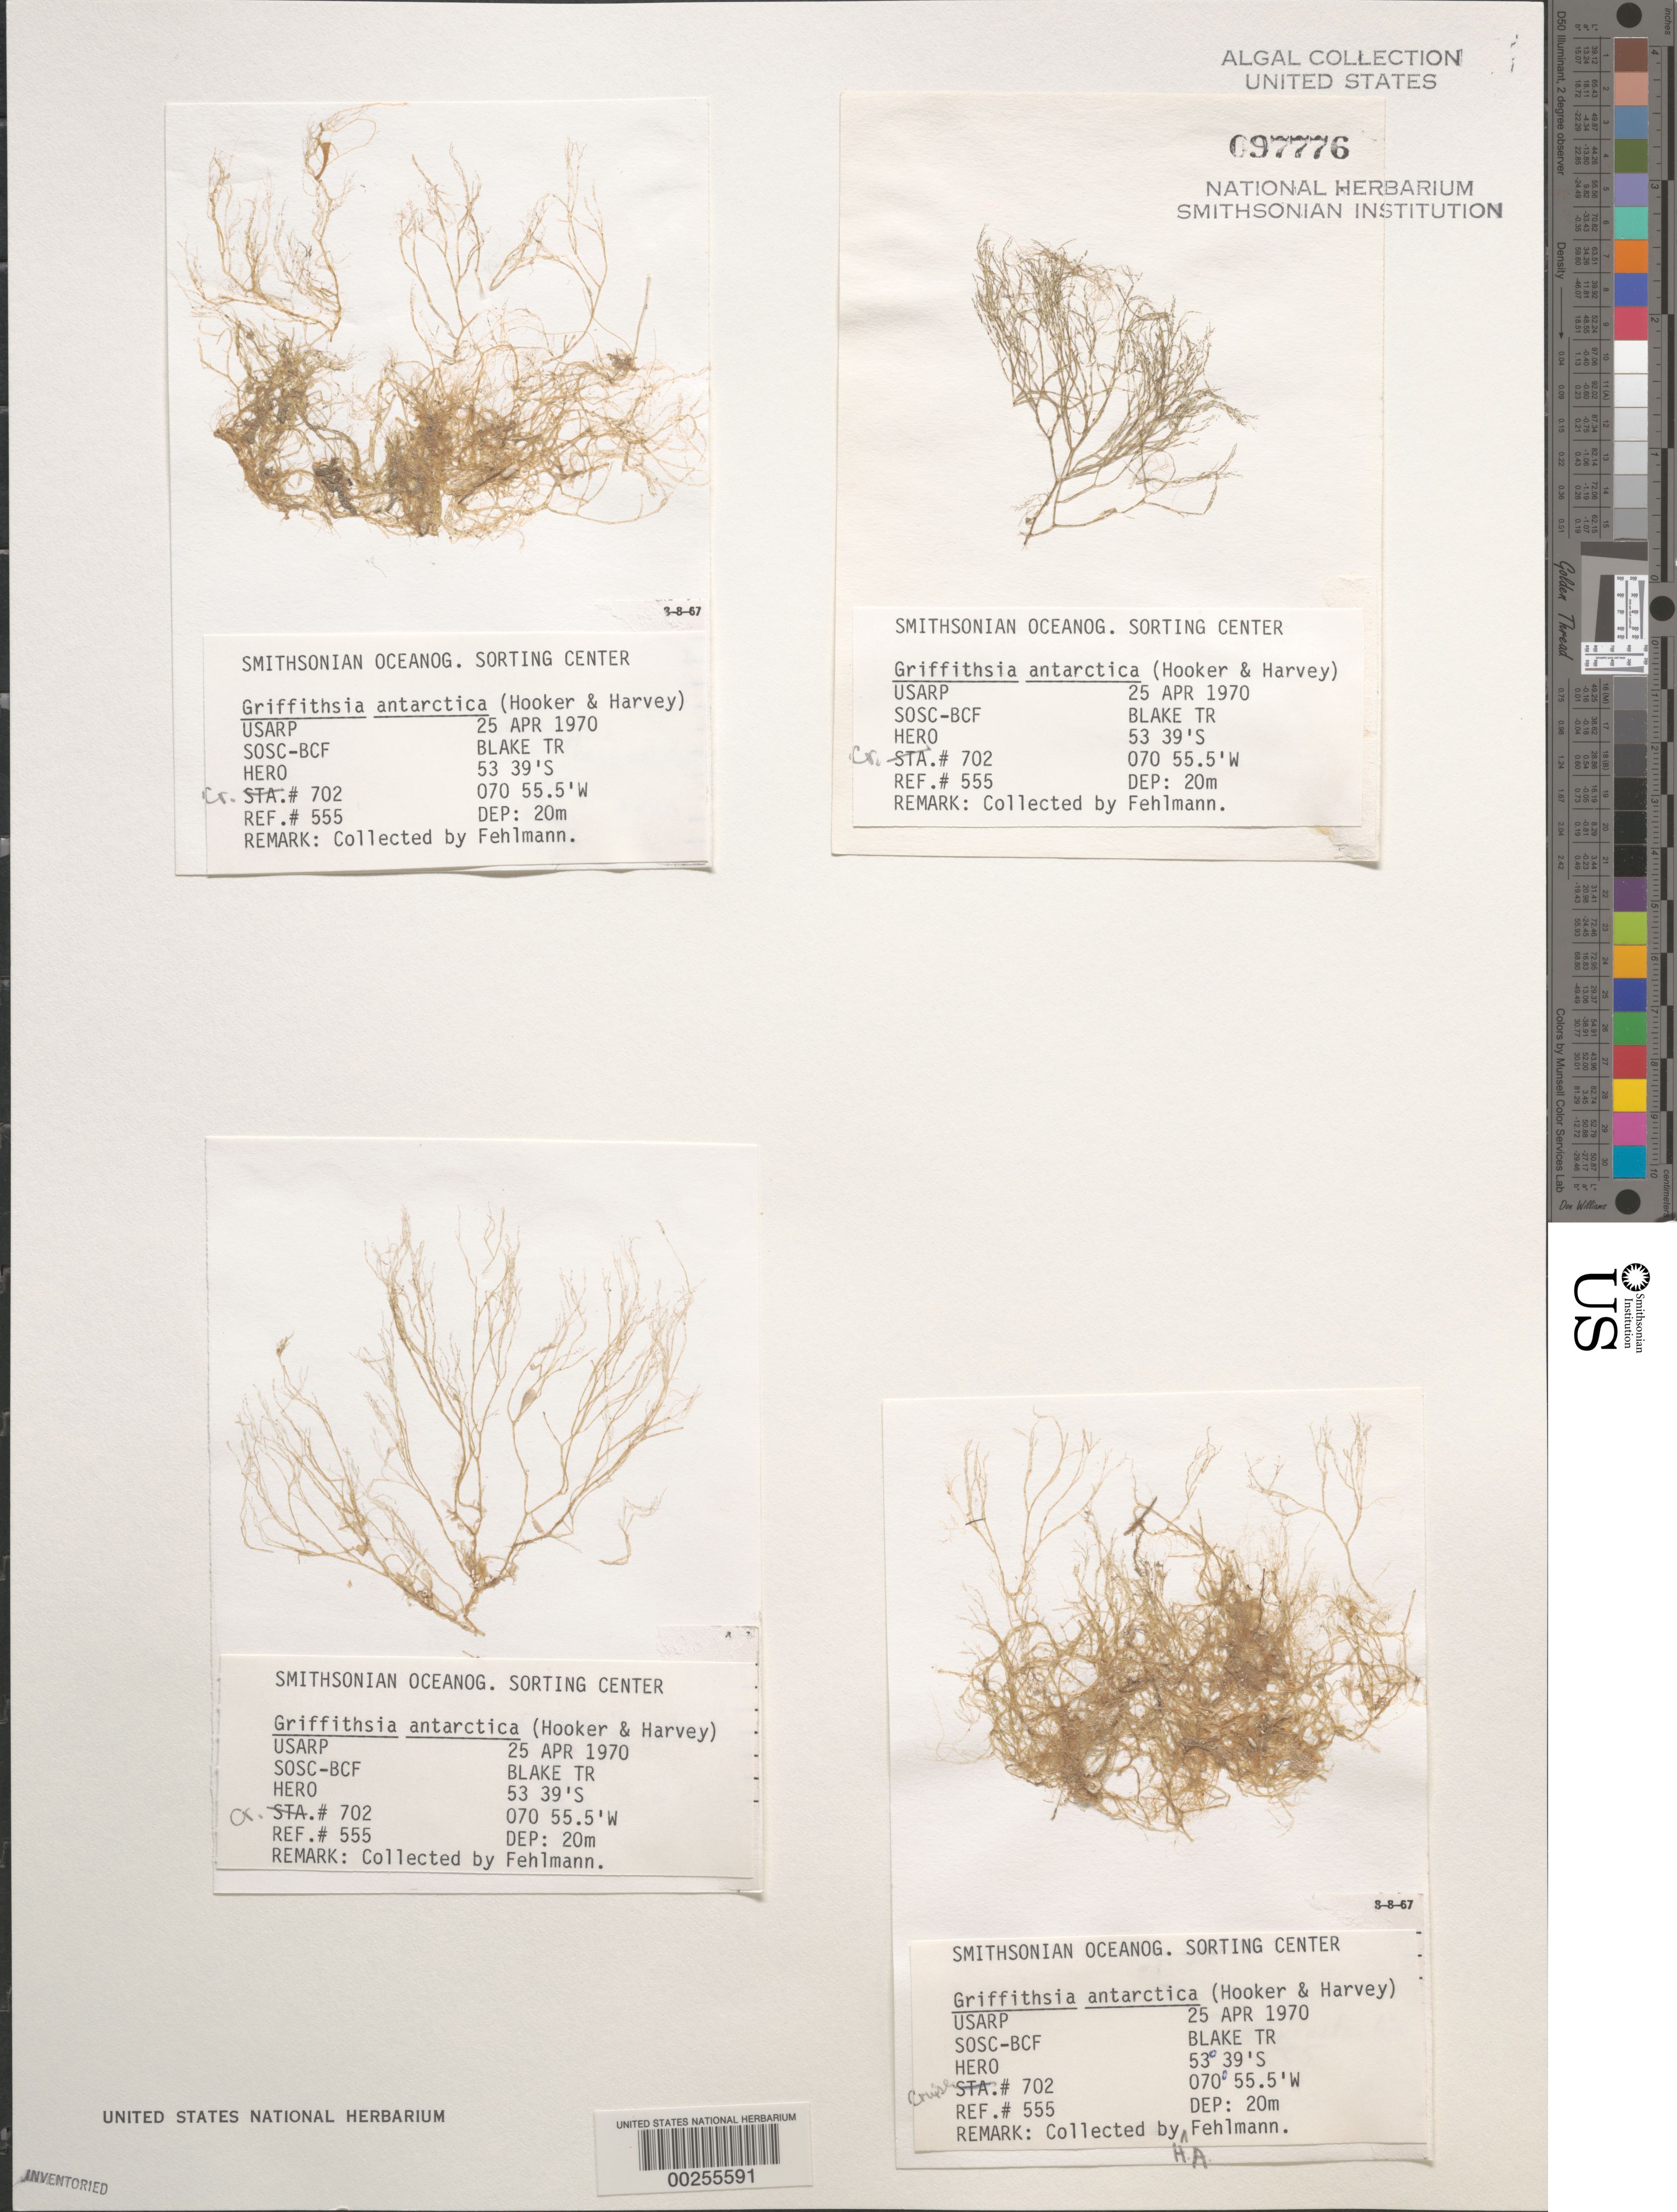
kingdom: Plantae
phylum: Rhodophyta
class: Florideophyceae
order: Ceramiales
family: Wrangeliaceae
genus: Griffithsia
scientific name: Griffithsia antarctica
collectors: H. Fehlmann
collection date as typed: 25 Apr 1970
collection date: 1970-04-25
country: Chile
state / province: Magallanes y de la Antártica Chilena (XII)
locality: North of punta arenas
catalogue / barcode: US 97776